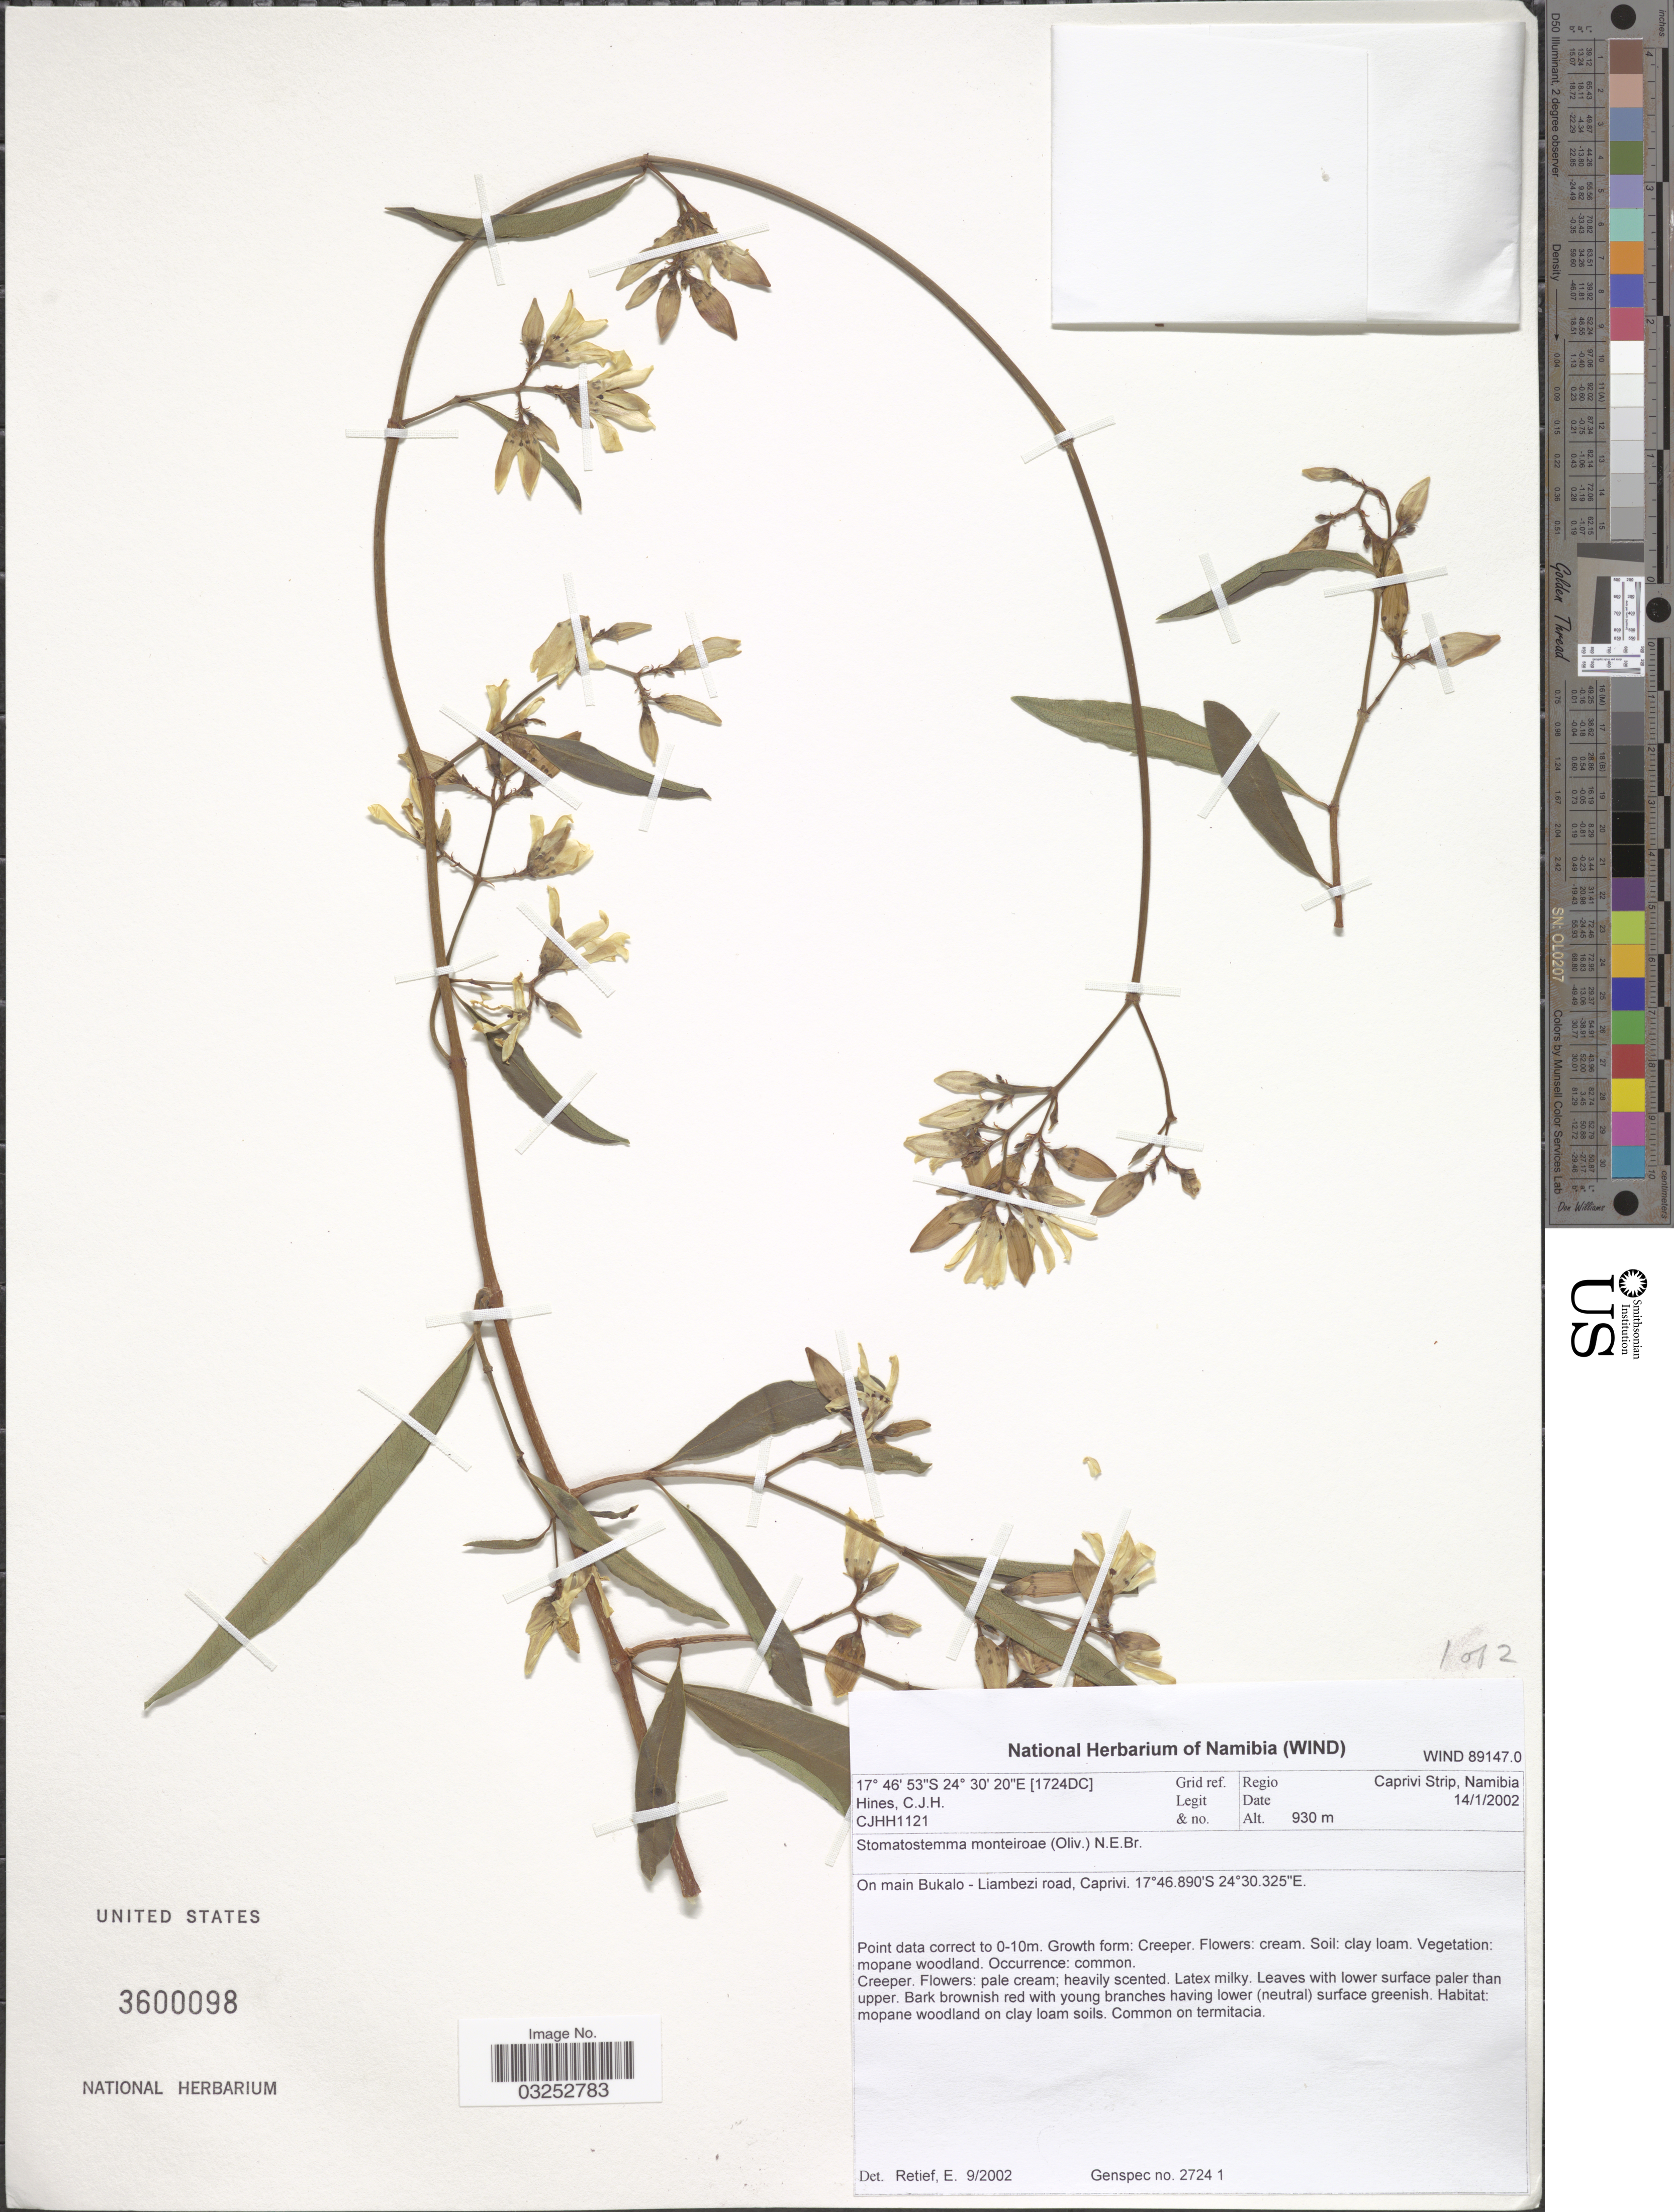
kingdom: Plantae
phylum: Tracheophyta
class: Magnoliopsida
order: Gentianales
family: Apocynaceae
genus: Stomatostemma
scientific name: Stomatostemma monteiroae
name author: N.E. Br.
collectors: C. Hines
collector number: CJHH1121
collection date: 2002-01-14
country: Namibia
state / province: Caprivi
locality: Regio Caprivi Strip, Namibia, Grid ref. [1724DC], On main Bukalo - Liambezi road, Caprivi.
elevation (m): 930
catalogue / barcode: US 3600098